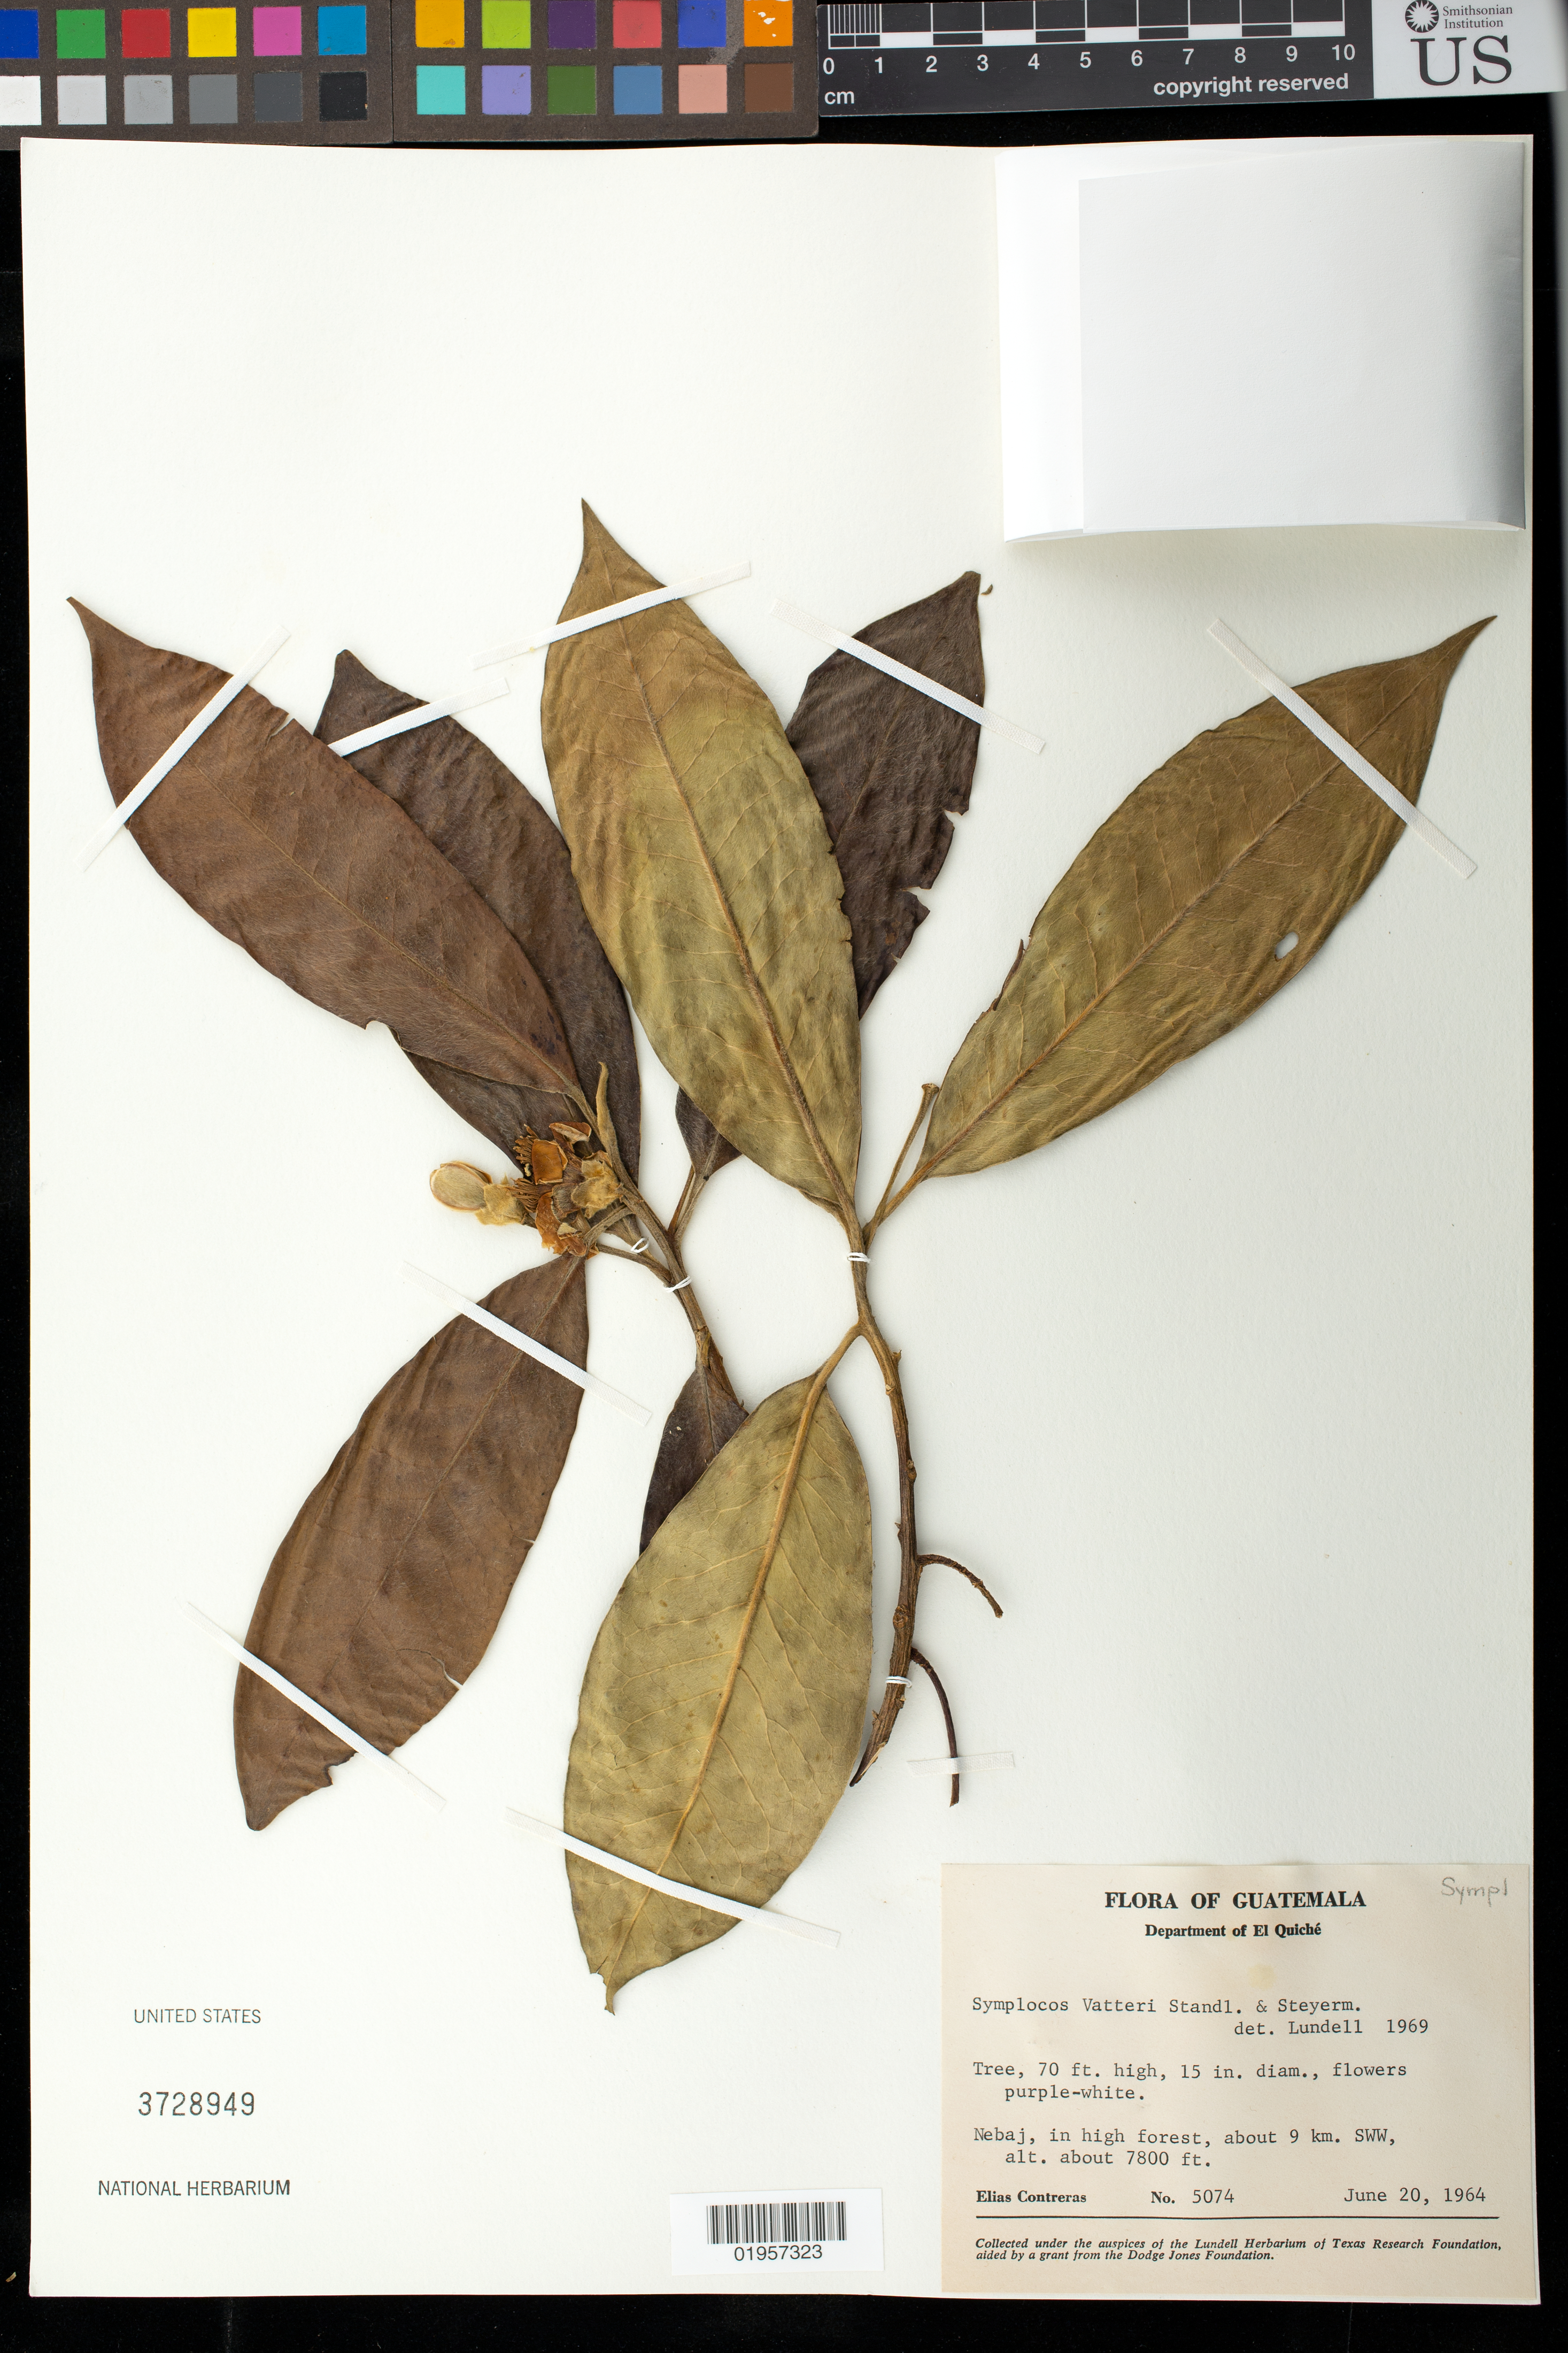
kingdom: Plantae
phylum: Tracheophyta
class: Magnoliopsida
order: Ericales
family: Symplocaceae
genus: Symplocos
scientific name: Symplocos vatteri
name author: Standl. & Steyerm.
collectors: E. Contreras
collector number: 5074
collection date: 1964-06-20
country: Guatemala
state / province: El Quiché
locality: Department of El Quiché. Nebaj, about 9 km. SWW.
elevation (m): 2377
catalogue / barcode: US 3728949